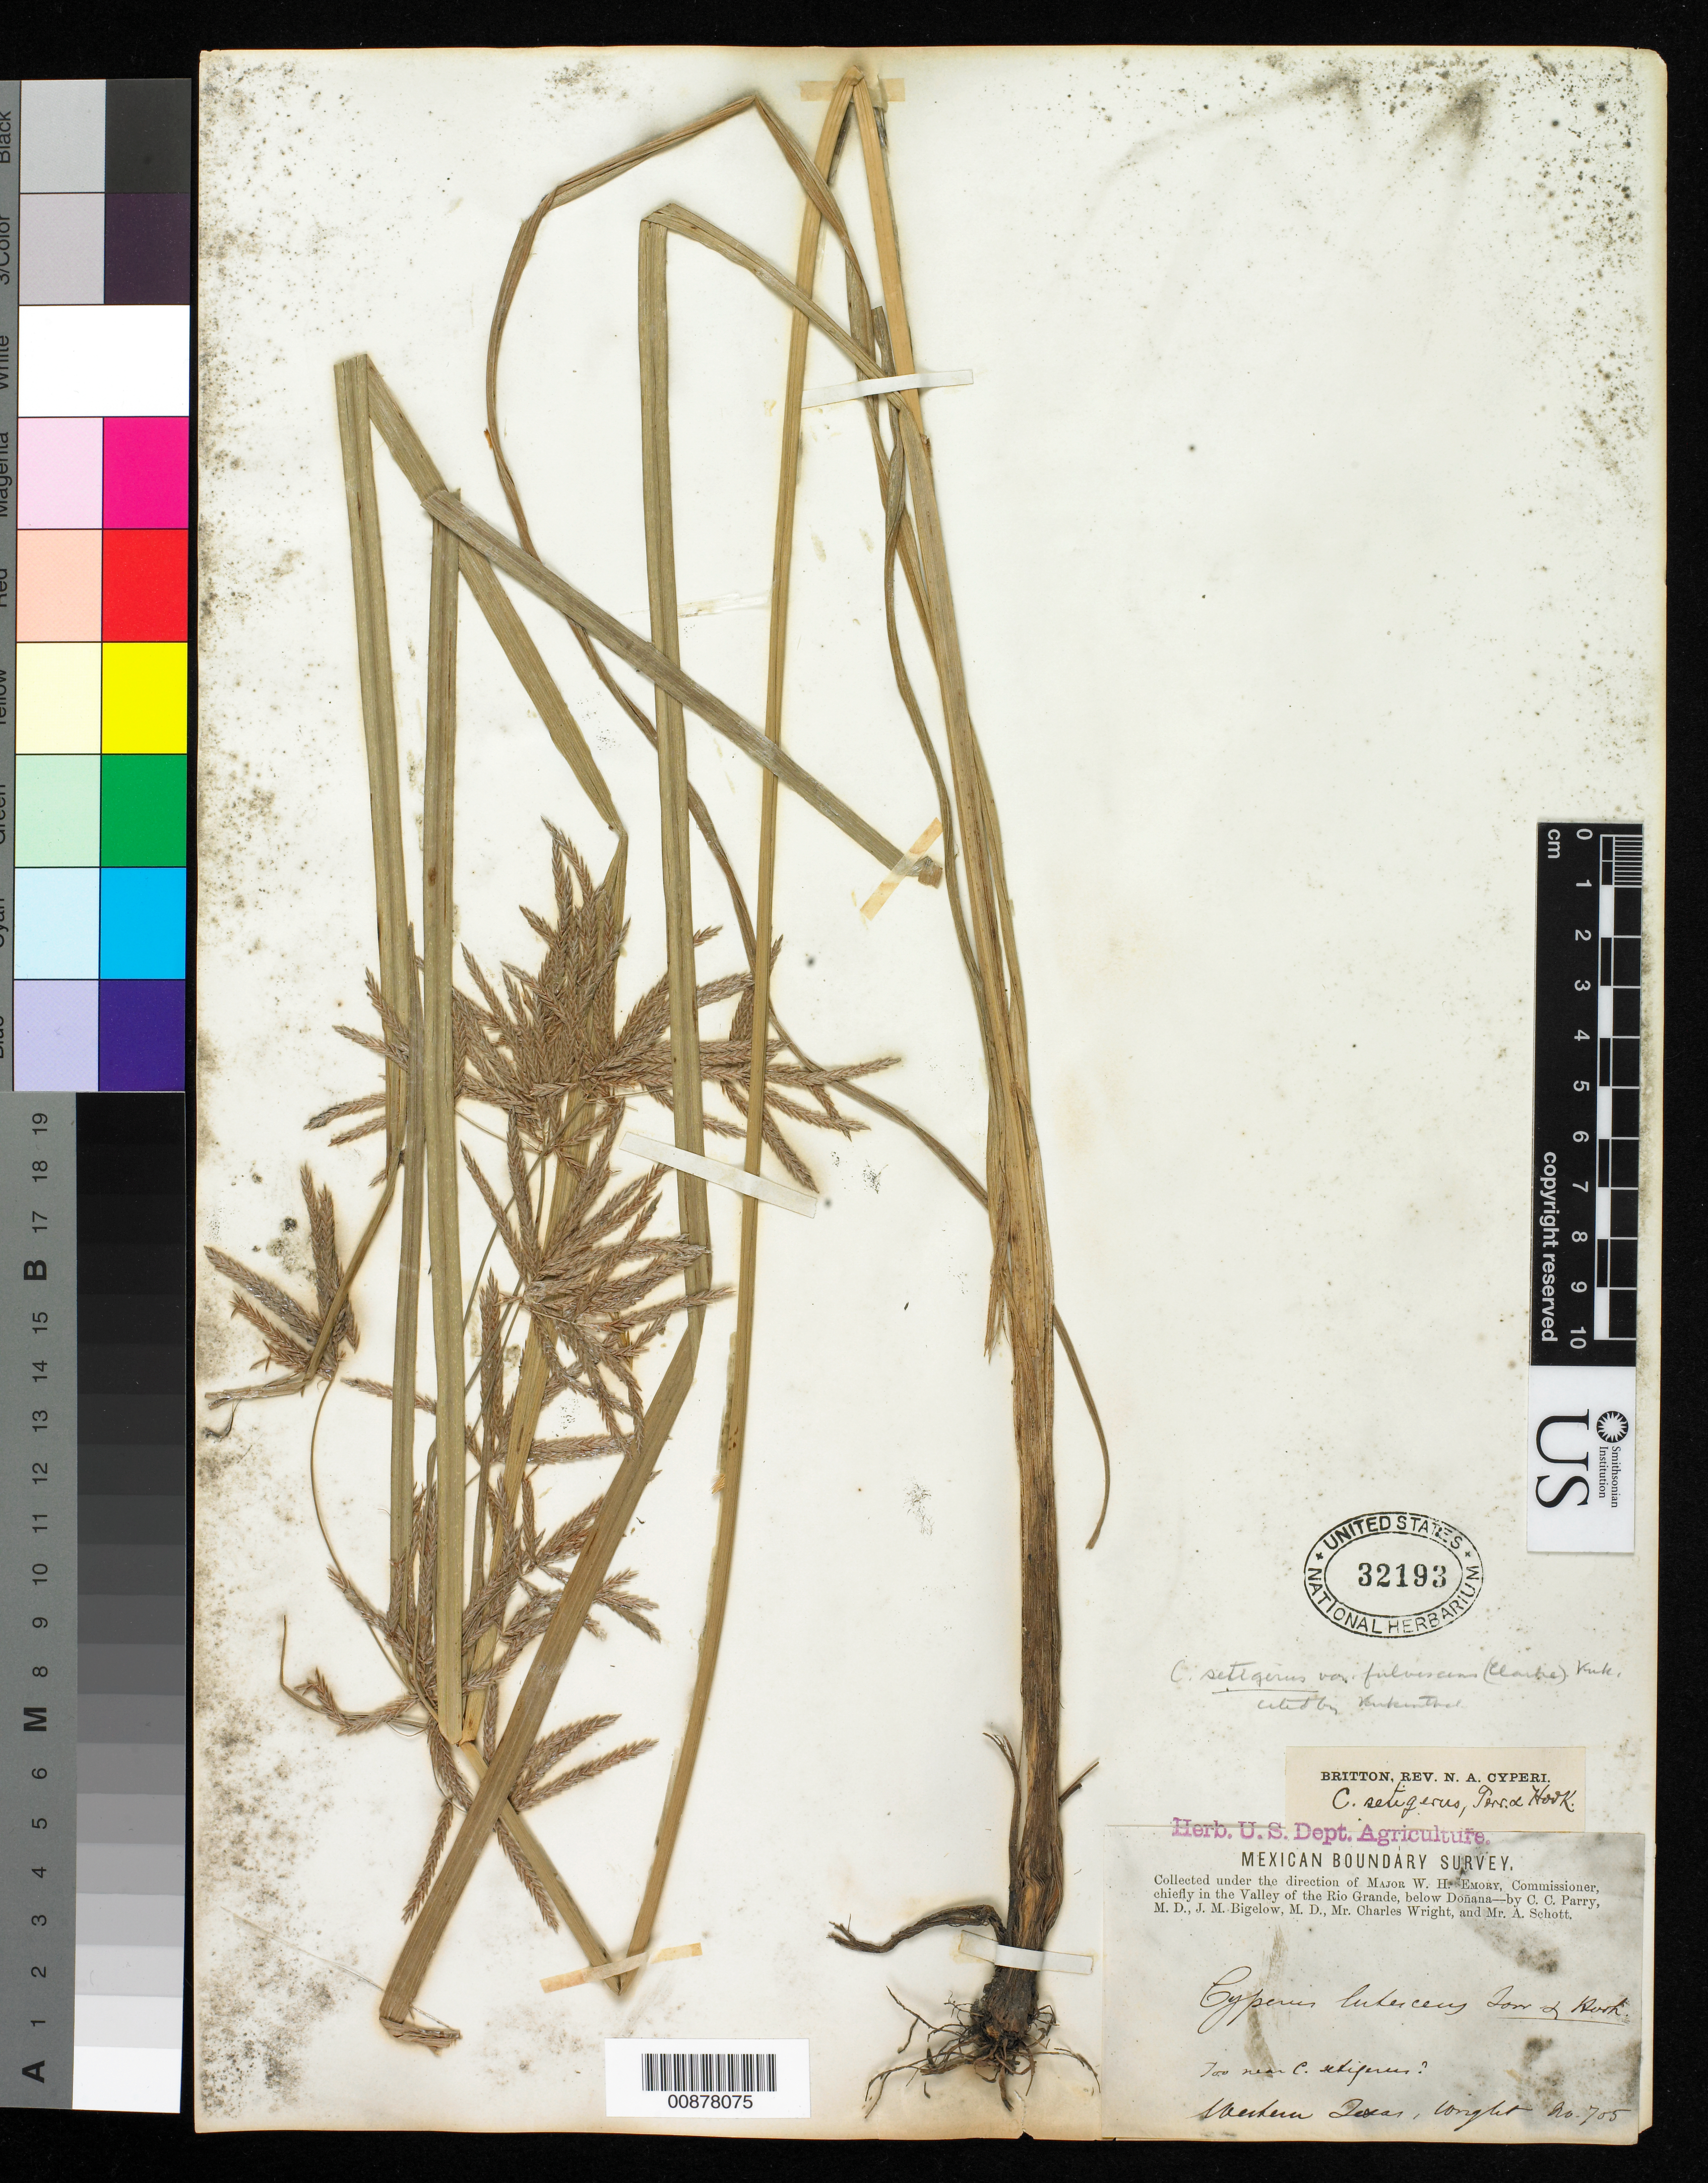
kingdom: Plantae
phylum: Tracheophyta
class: Liliopsida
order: Poales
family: Cyperaceae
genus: Cyperus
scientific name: Cyperus setigerus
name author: Torr. & Hook.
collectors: C. C. Parry, J. M. Bigelow, C. Wright & A. C. V. Schott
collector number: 705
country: United States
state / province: Texas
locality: Western Texas.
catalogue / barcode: US 32193